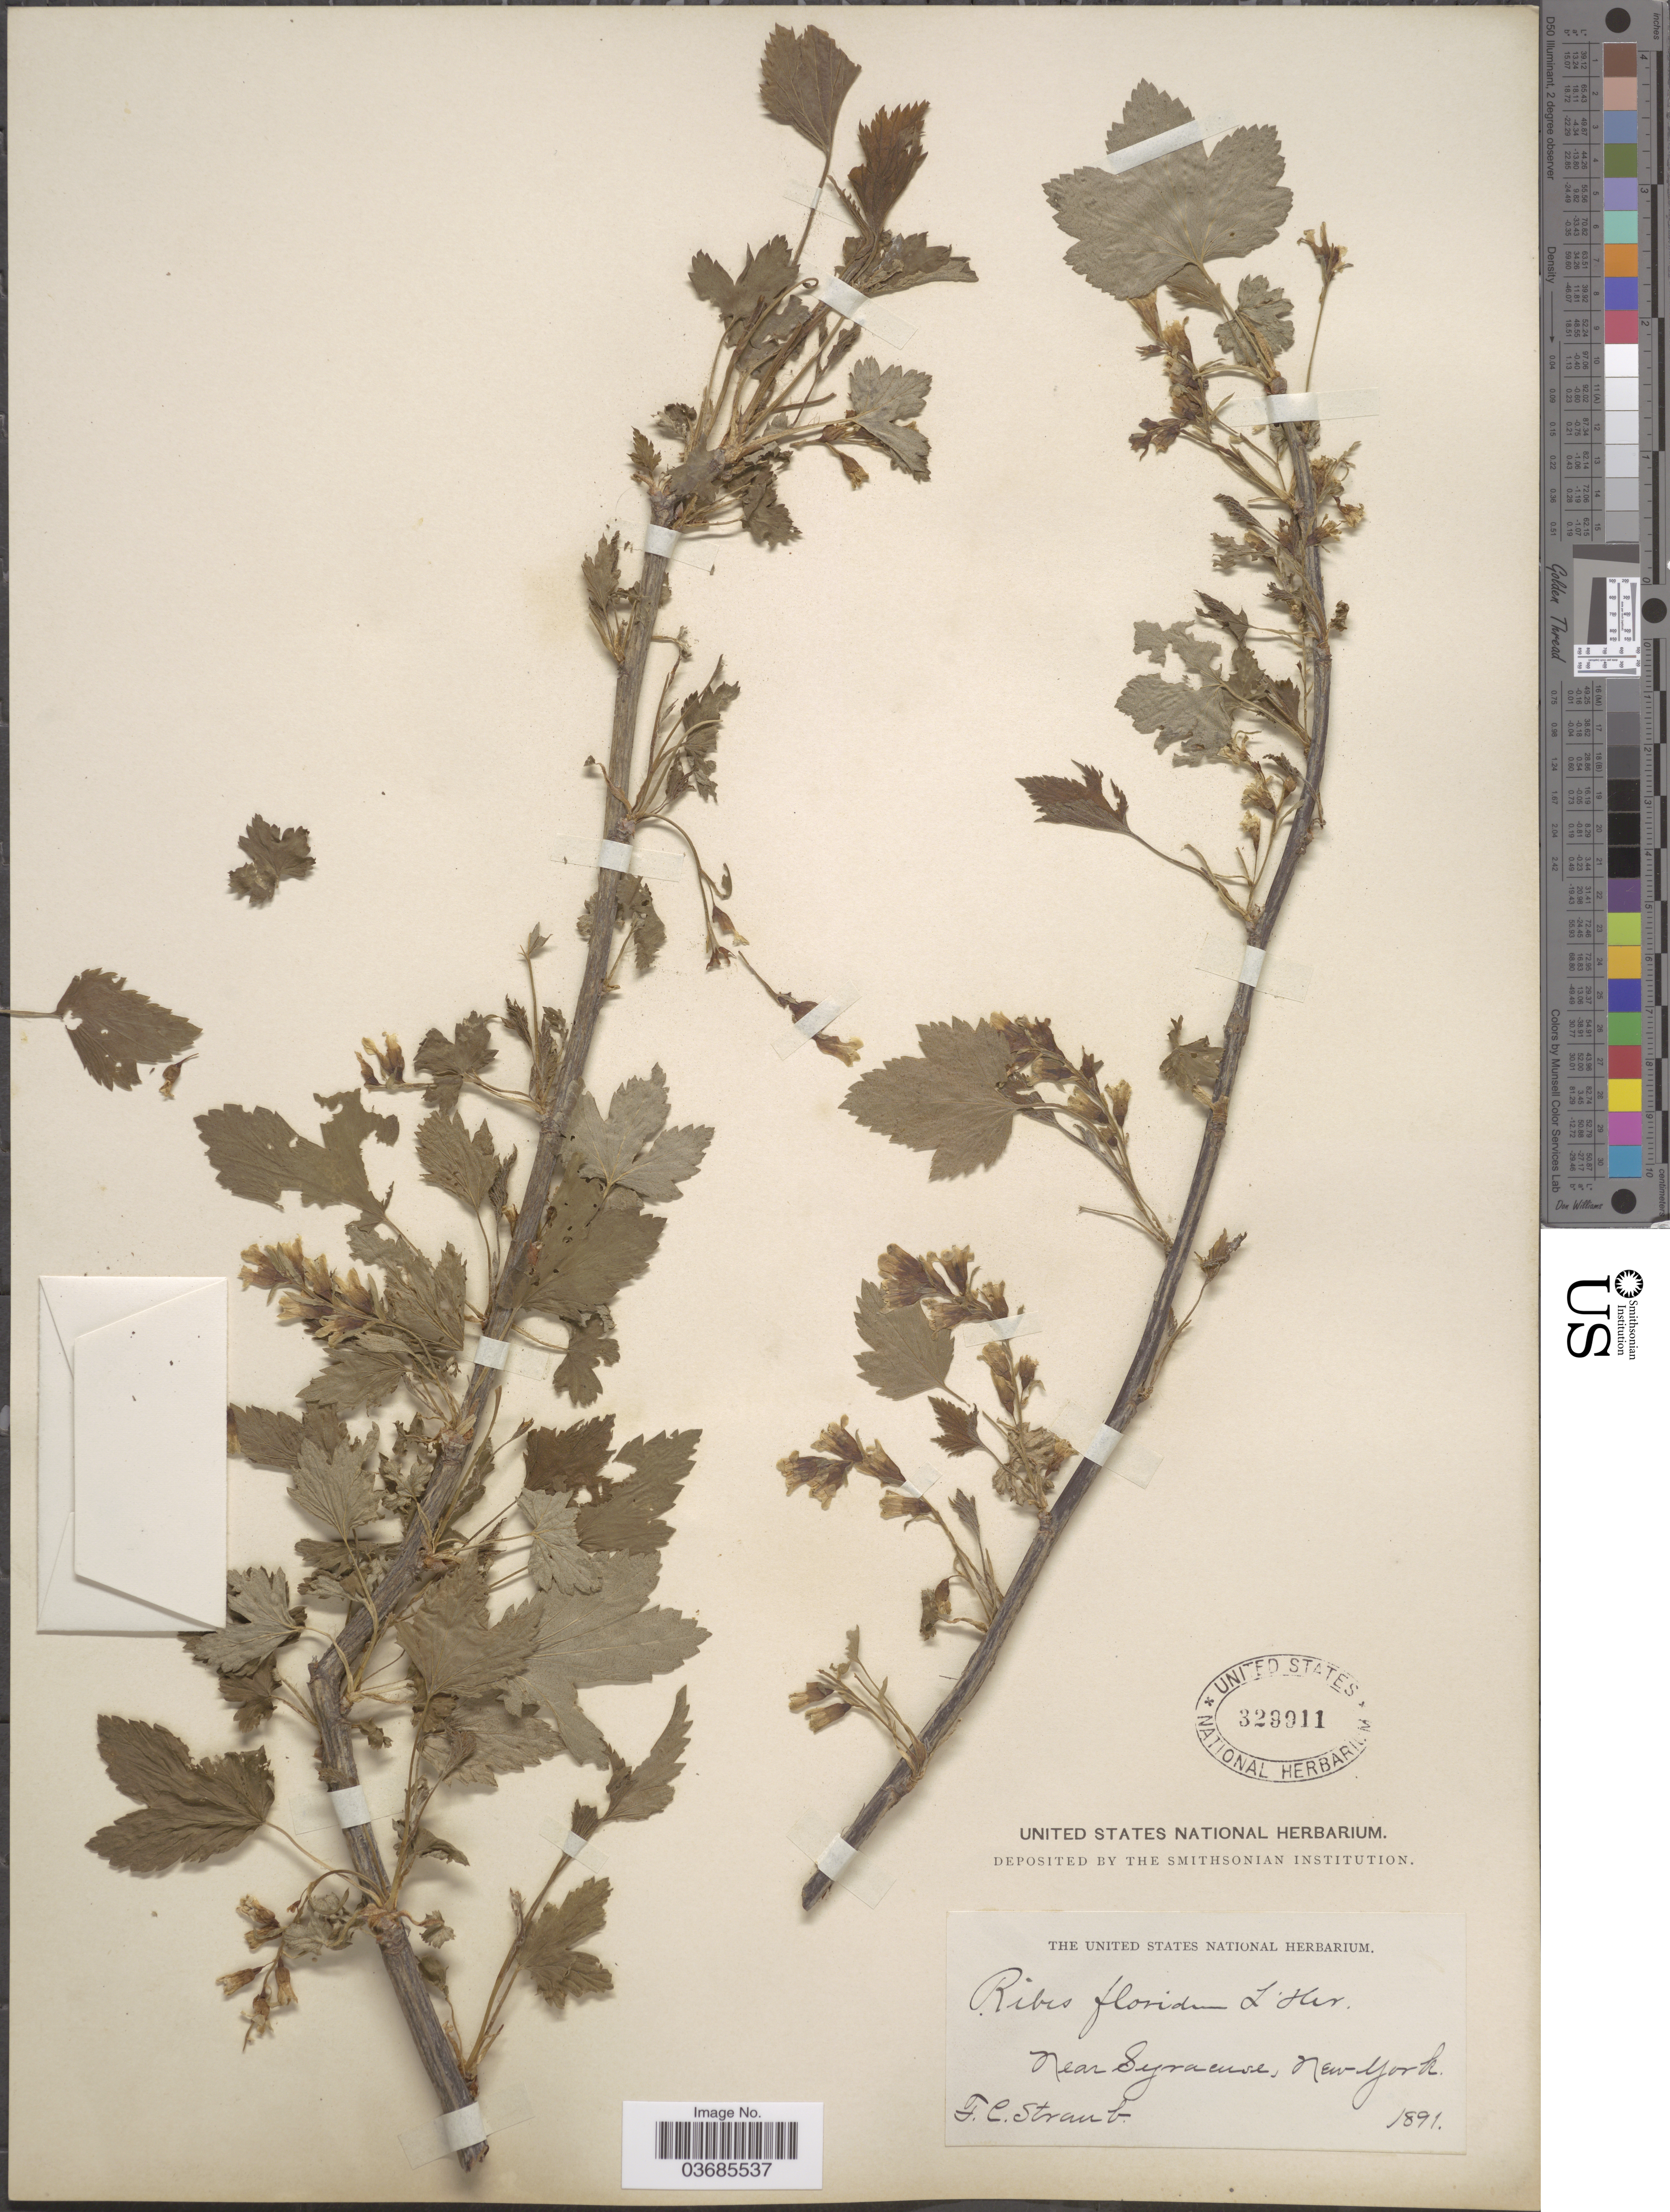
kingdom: Plantae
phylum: Tracheophyta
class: Magnoliopsida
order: Saxifragales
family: Grossulariaceae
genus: Ribes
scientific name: Ribes americanum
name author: Mill.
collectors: F. Straub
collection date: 1891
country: United States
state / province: New York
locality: Near Syracuse.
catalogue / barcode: US 329911